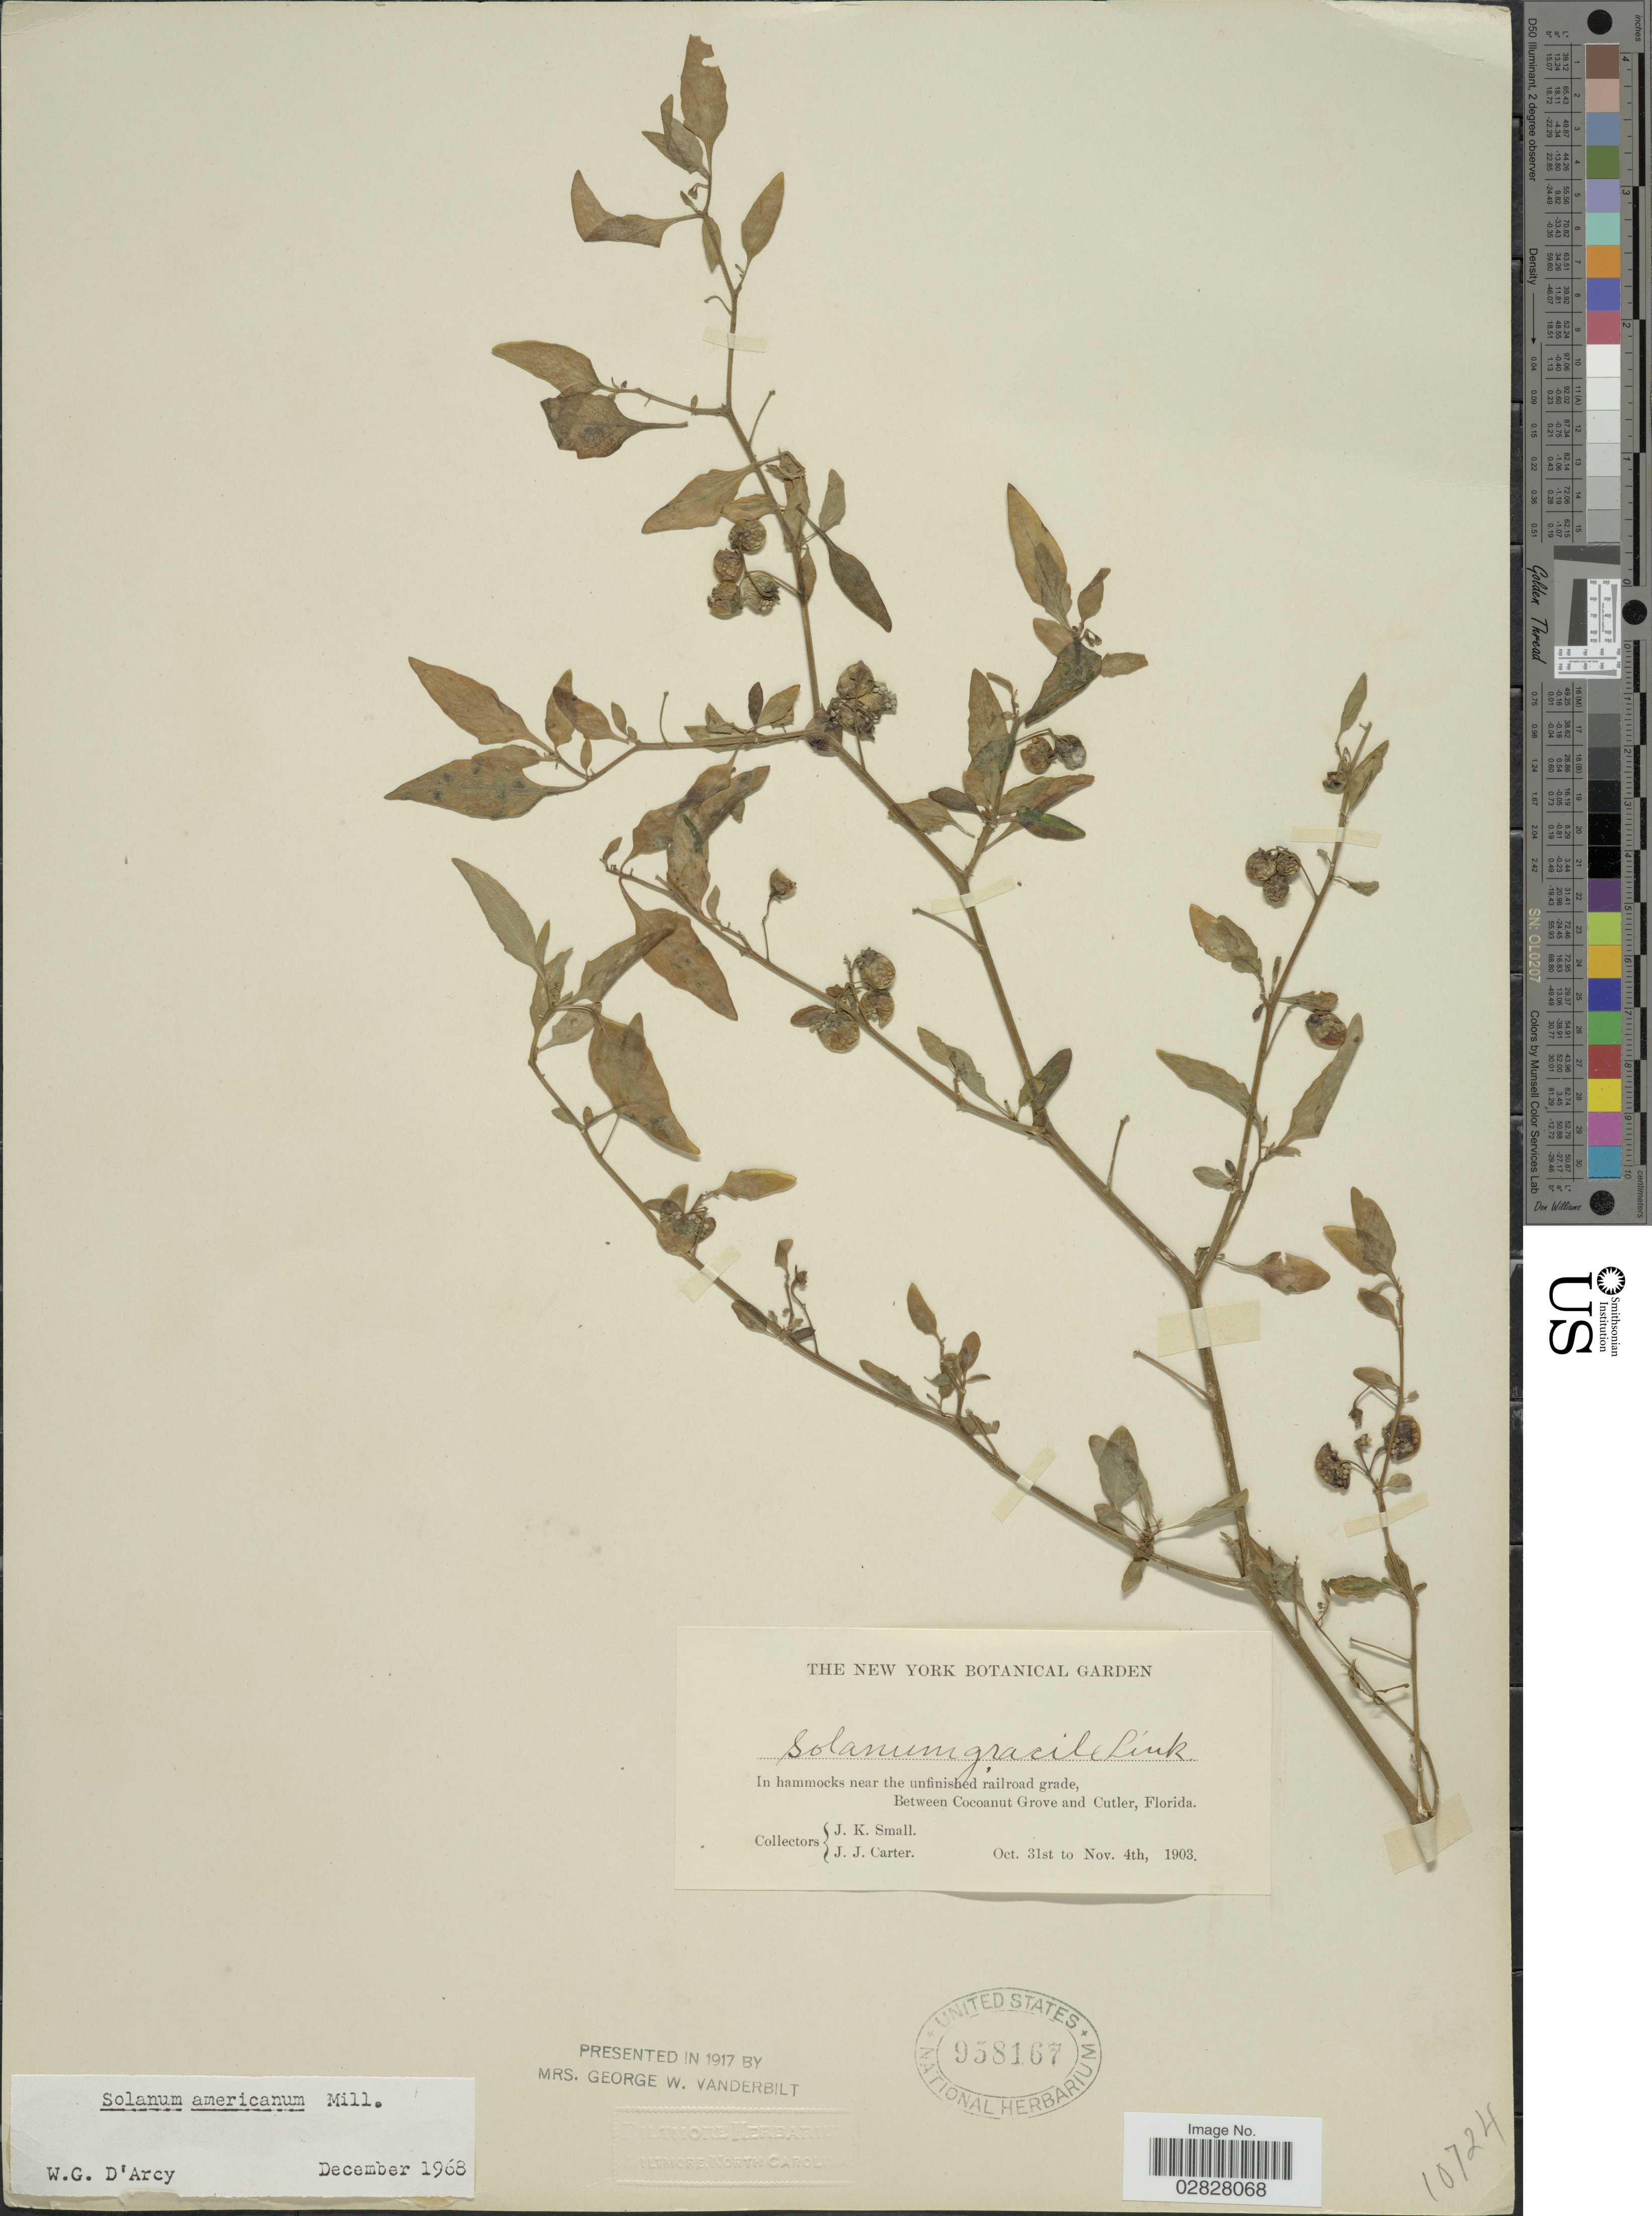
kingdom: Plantae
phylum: Tracheophyta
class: Magnoliopsida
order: Solanales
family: Solanaceae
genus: Solanum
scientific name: Solanum americanum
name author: Mill.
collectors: J. K. Small & J. Carter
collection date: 1903-10-31/1903-11-04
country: United States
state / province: Florida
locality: In hammocks near the unfinished railroad grade. Between Cocoanut Grove and Cutler.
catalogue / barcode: US 988167